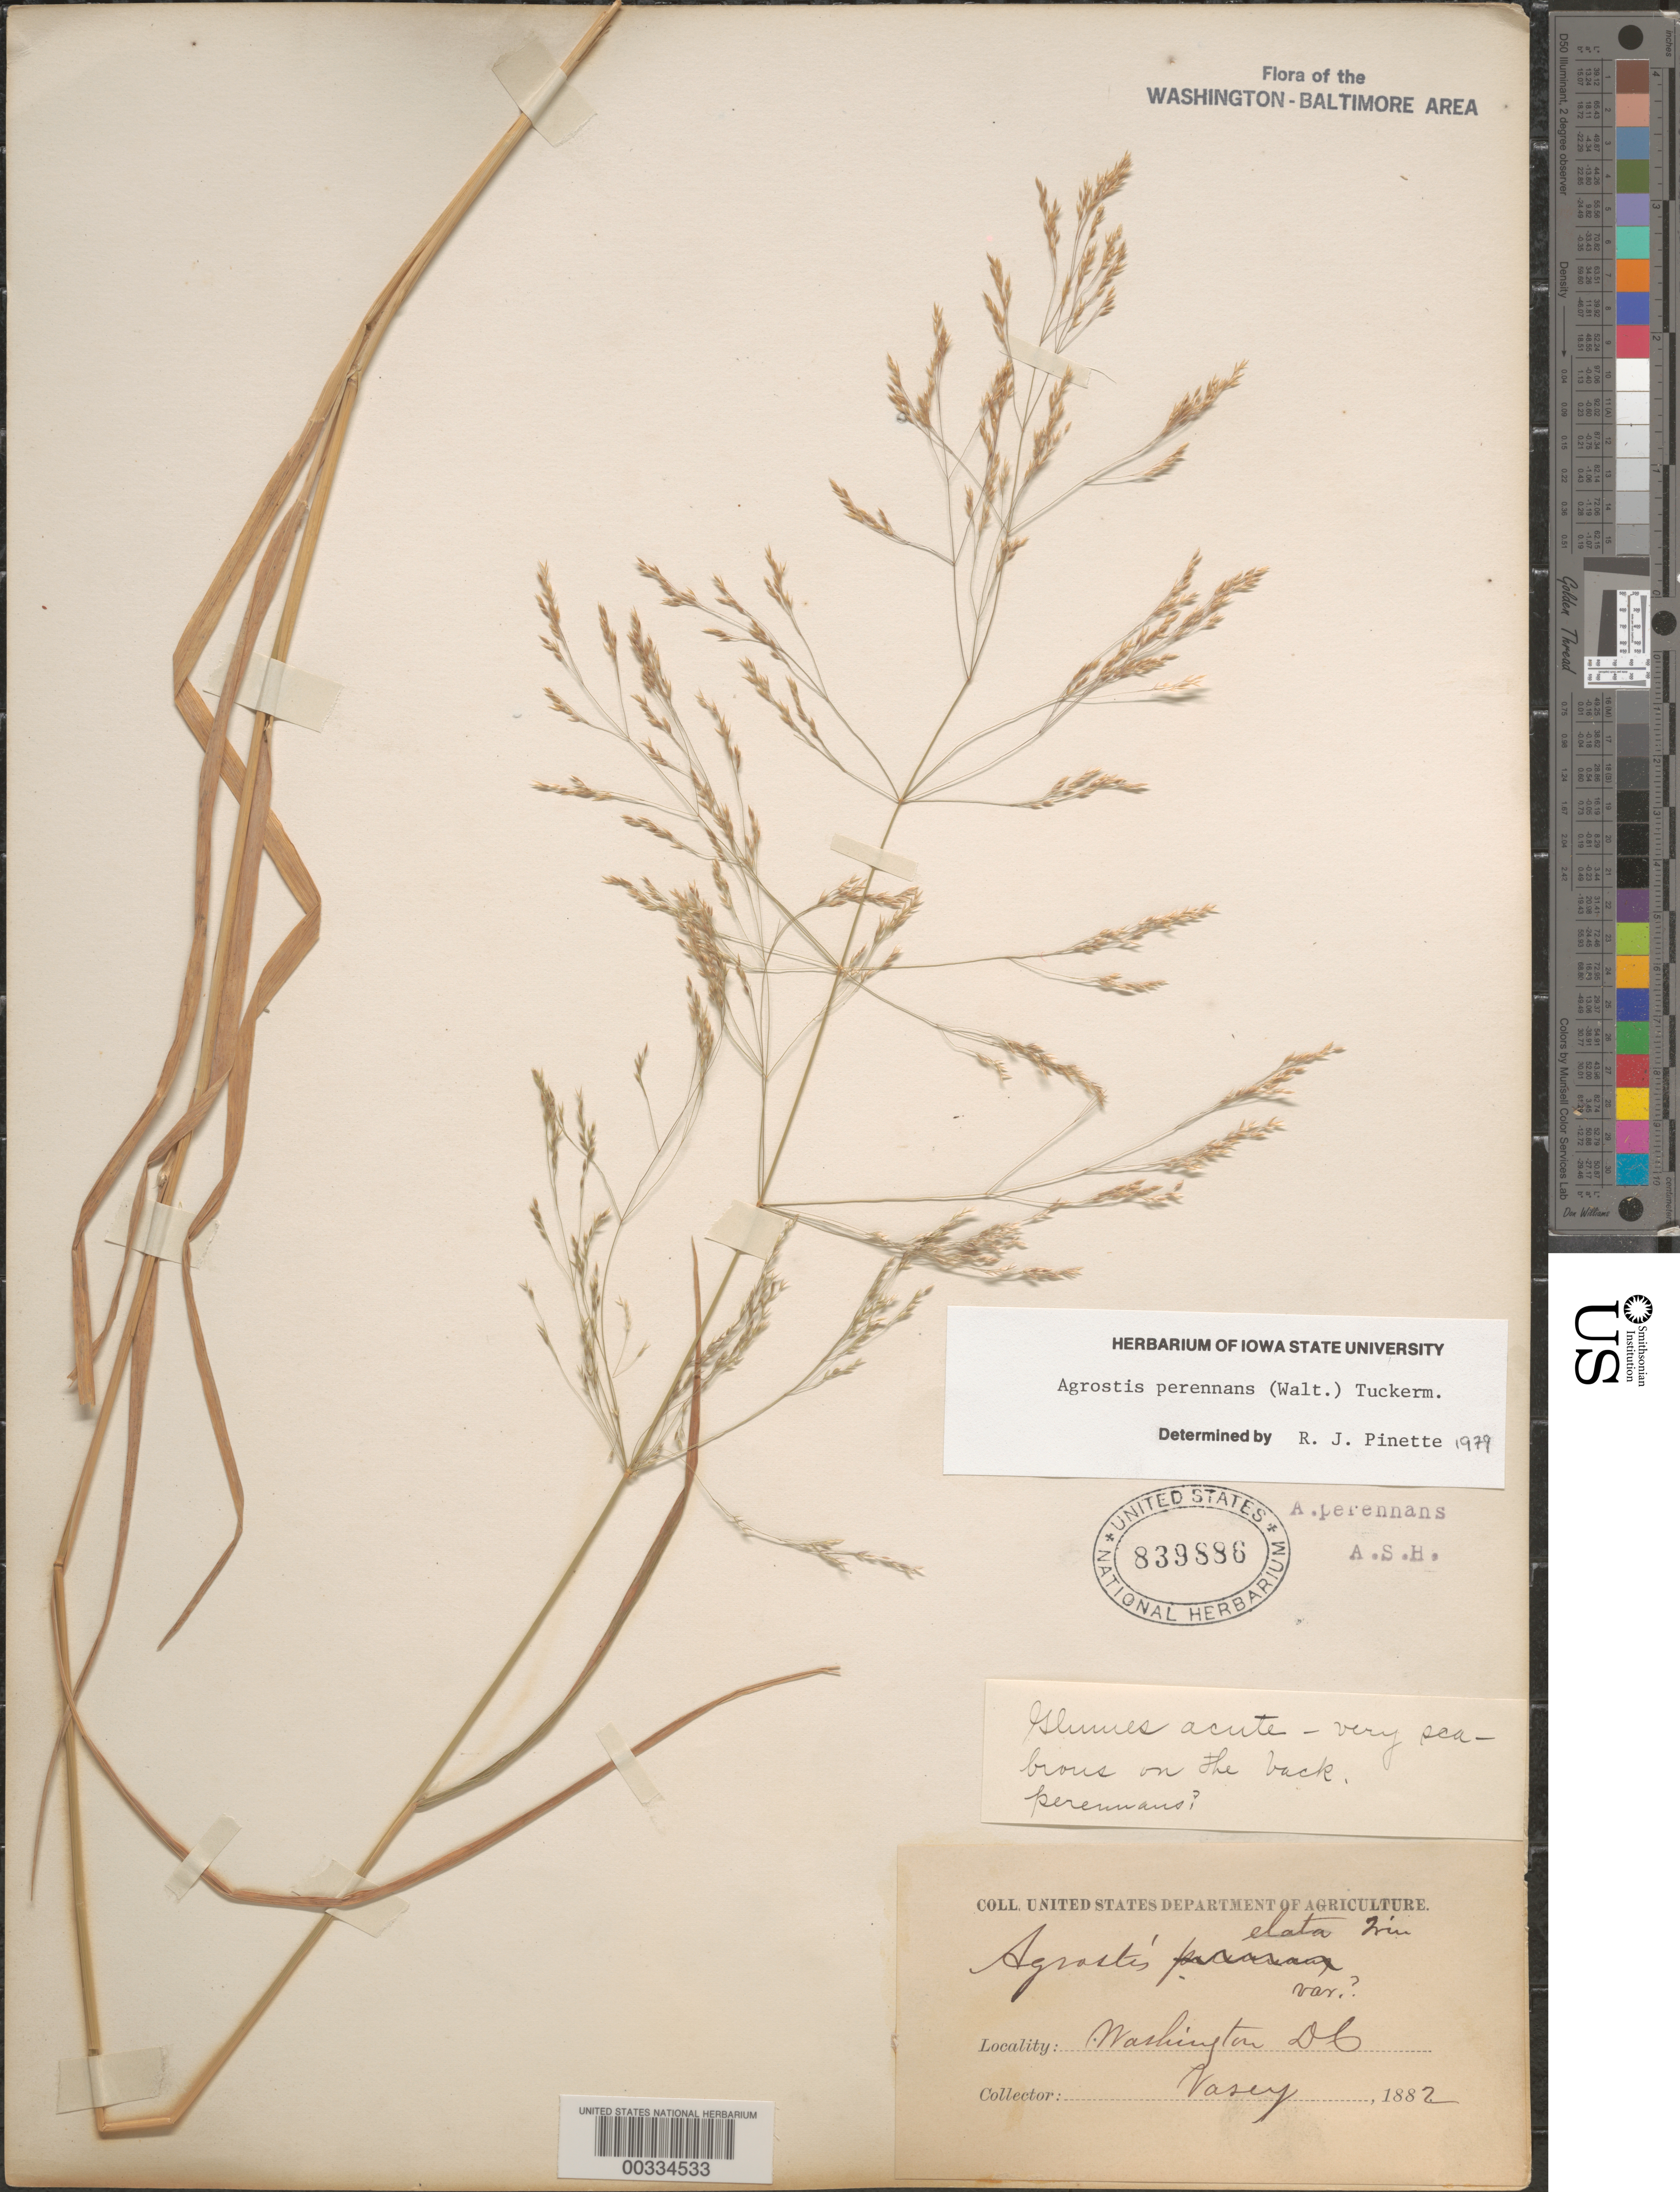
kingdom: Plantae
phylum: Tracheophyta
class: Liliopsida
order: Poales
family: Poaceae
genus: Agrostis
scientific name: Agrostis perennans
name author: (Walter) Tuck.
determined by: Pinette, R. J.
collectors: G. Vasey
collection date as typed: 1882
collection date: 1882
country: United States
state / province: District of Columbia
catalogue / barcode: US 839886